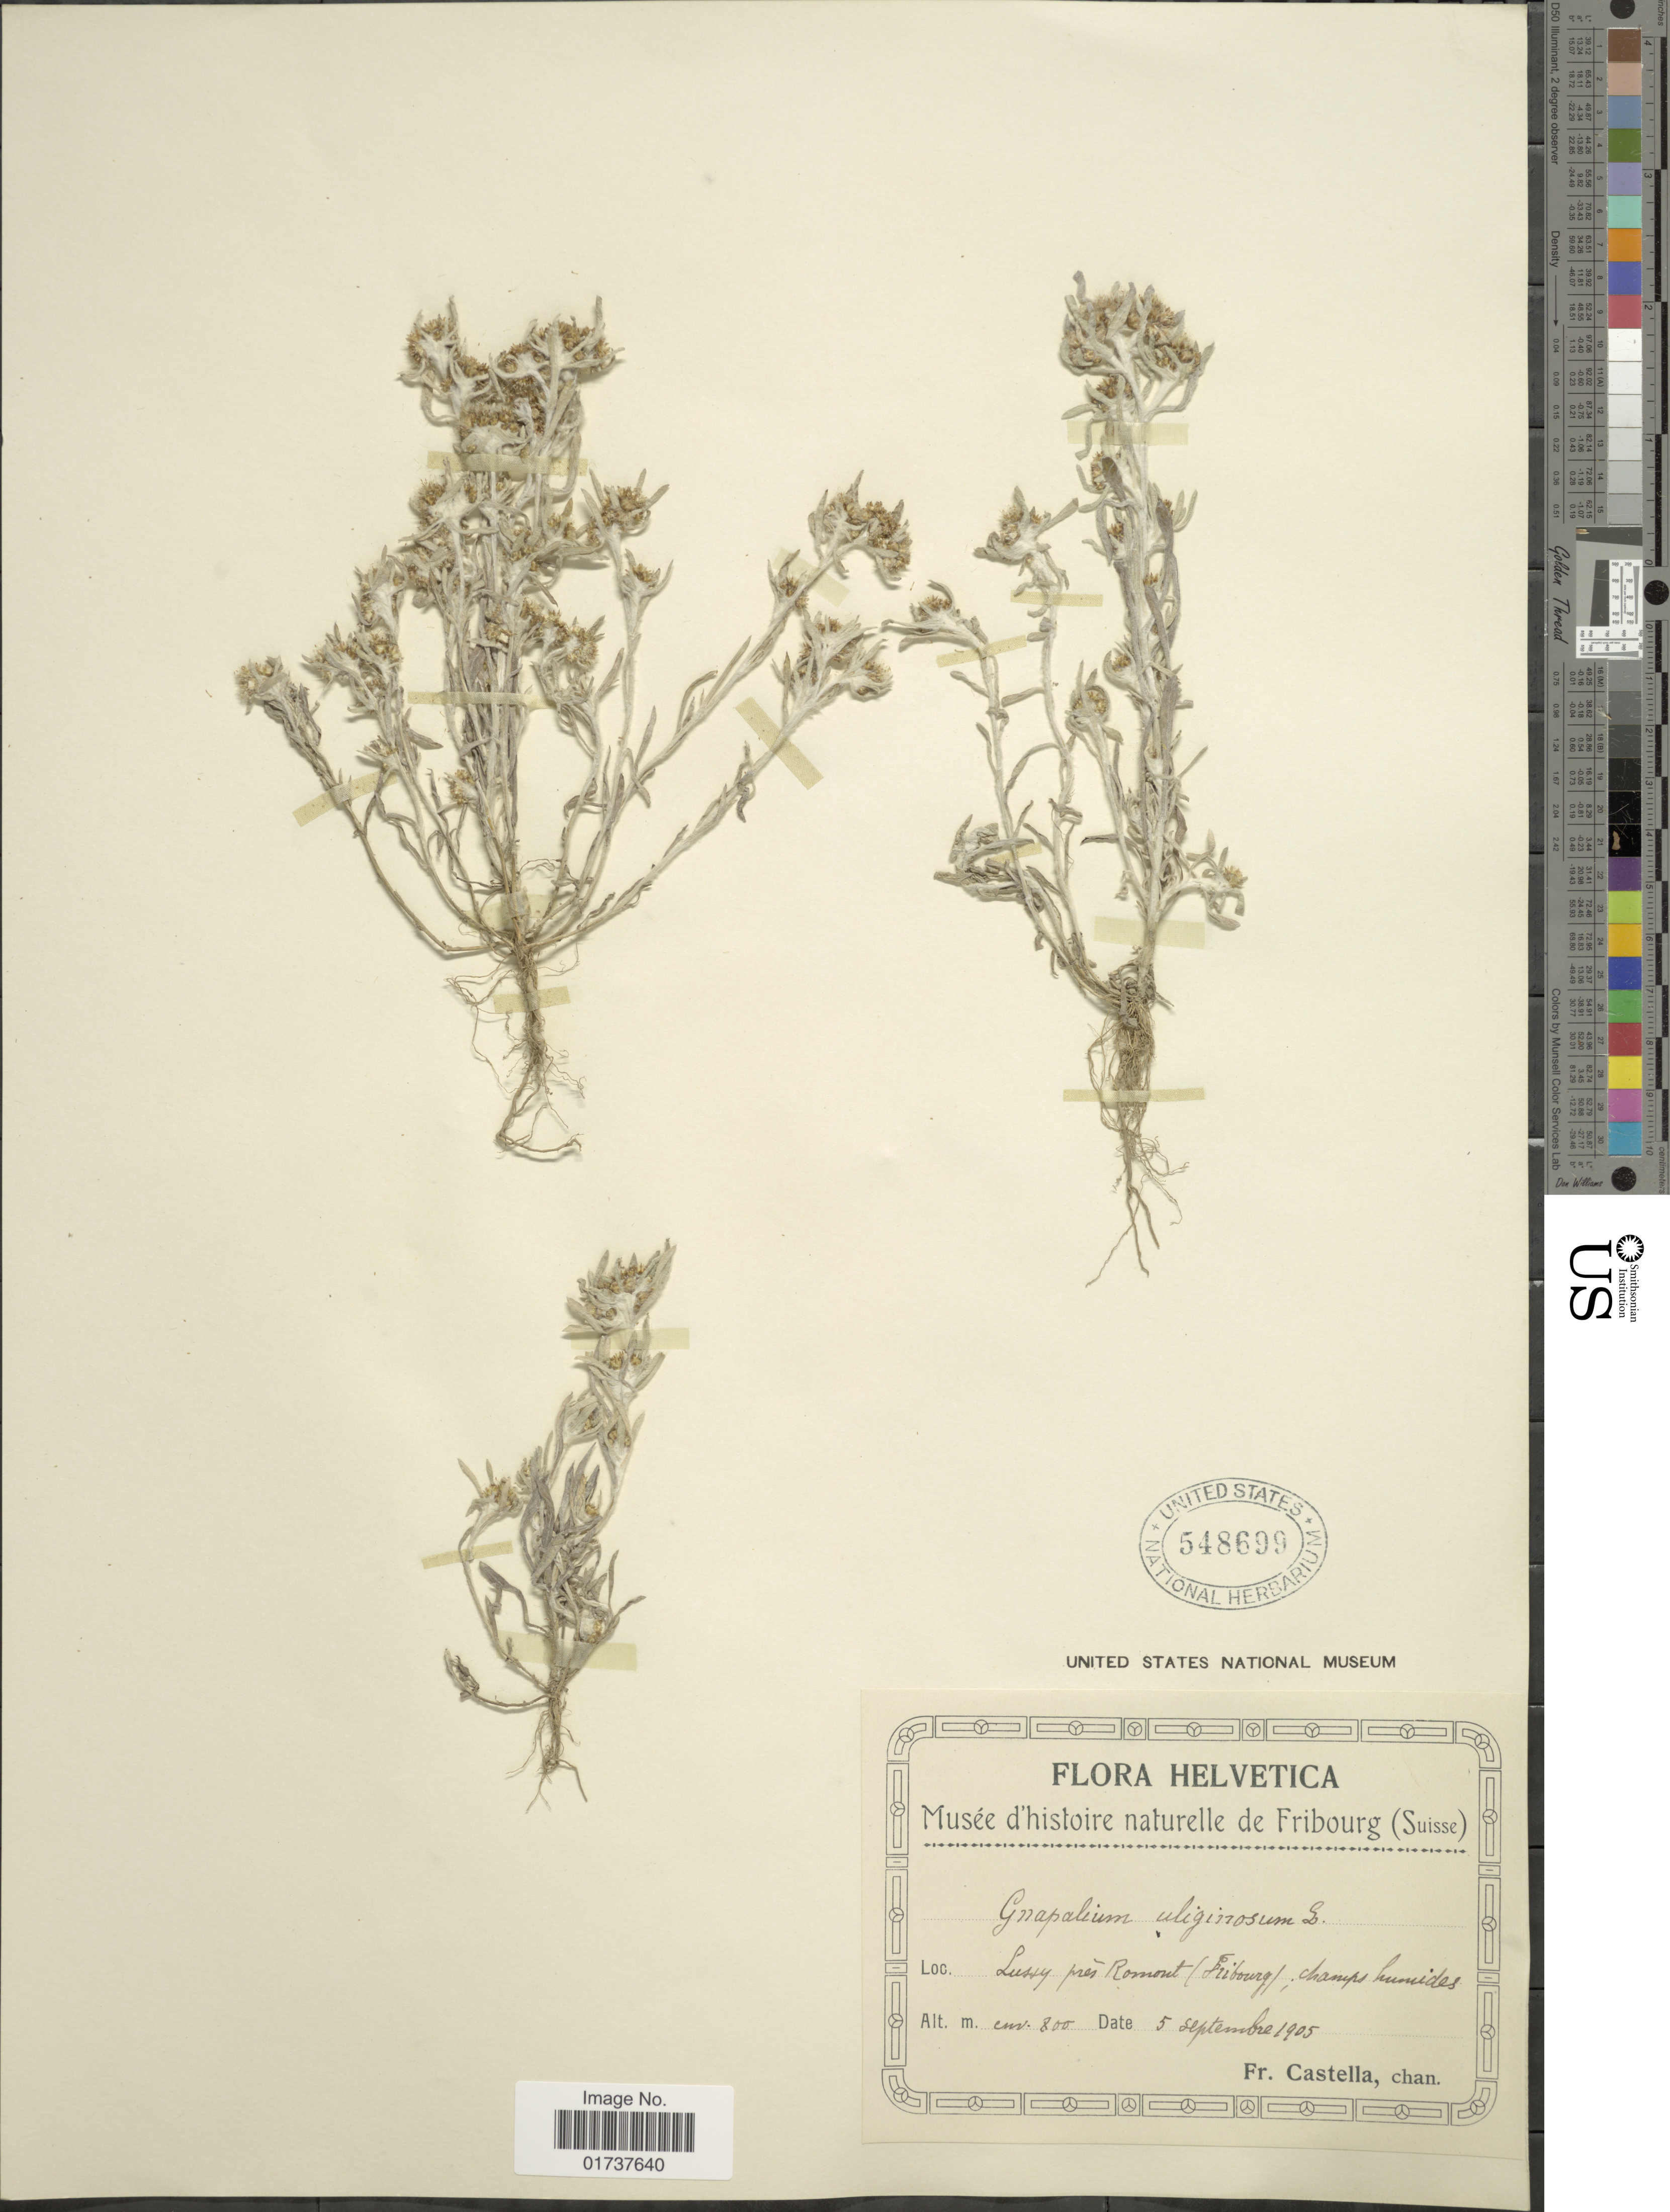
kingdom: Plantae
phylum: Tracheophyta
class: Magnoliopsida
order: Asterales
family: Asteraceae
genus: Gnaphalium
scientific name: Gnaphalium uliginosum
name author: L.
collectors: Fr. Castella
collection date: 1905-09-05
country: Switzerland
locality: Helvetica, Lussy pres romont (fritzburg), champs, humides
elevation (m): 800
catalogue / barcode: US 548699